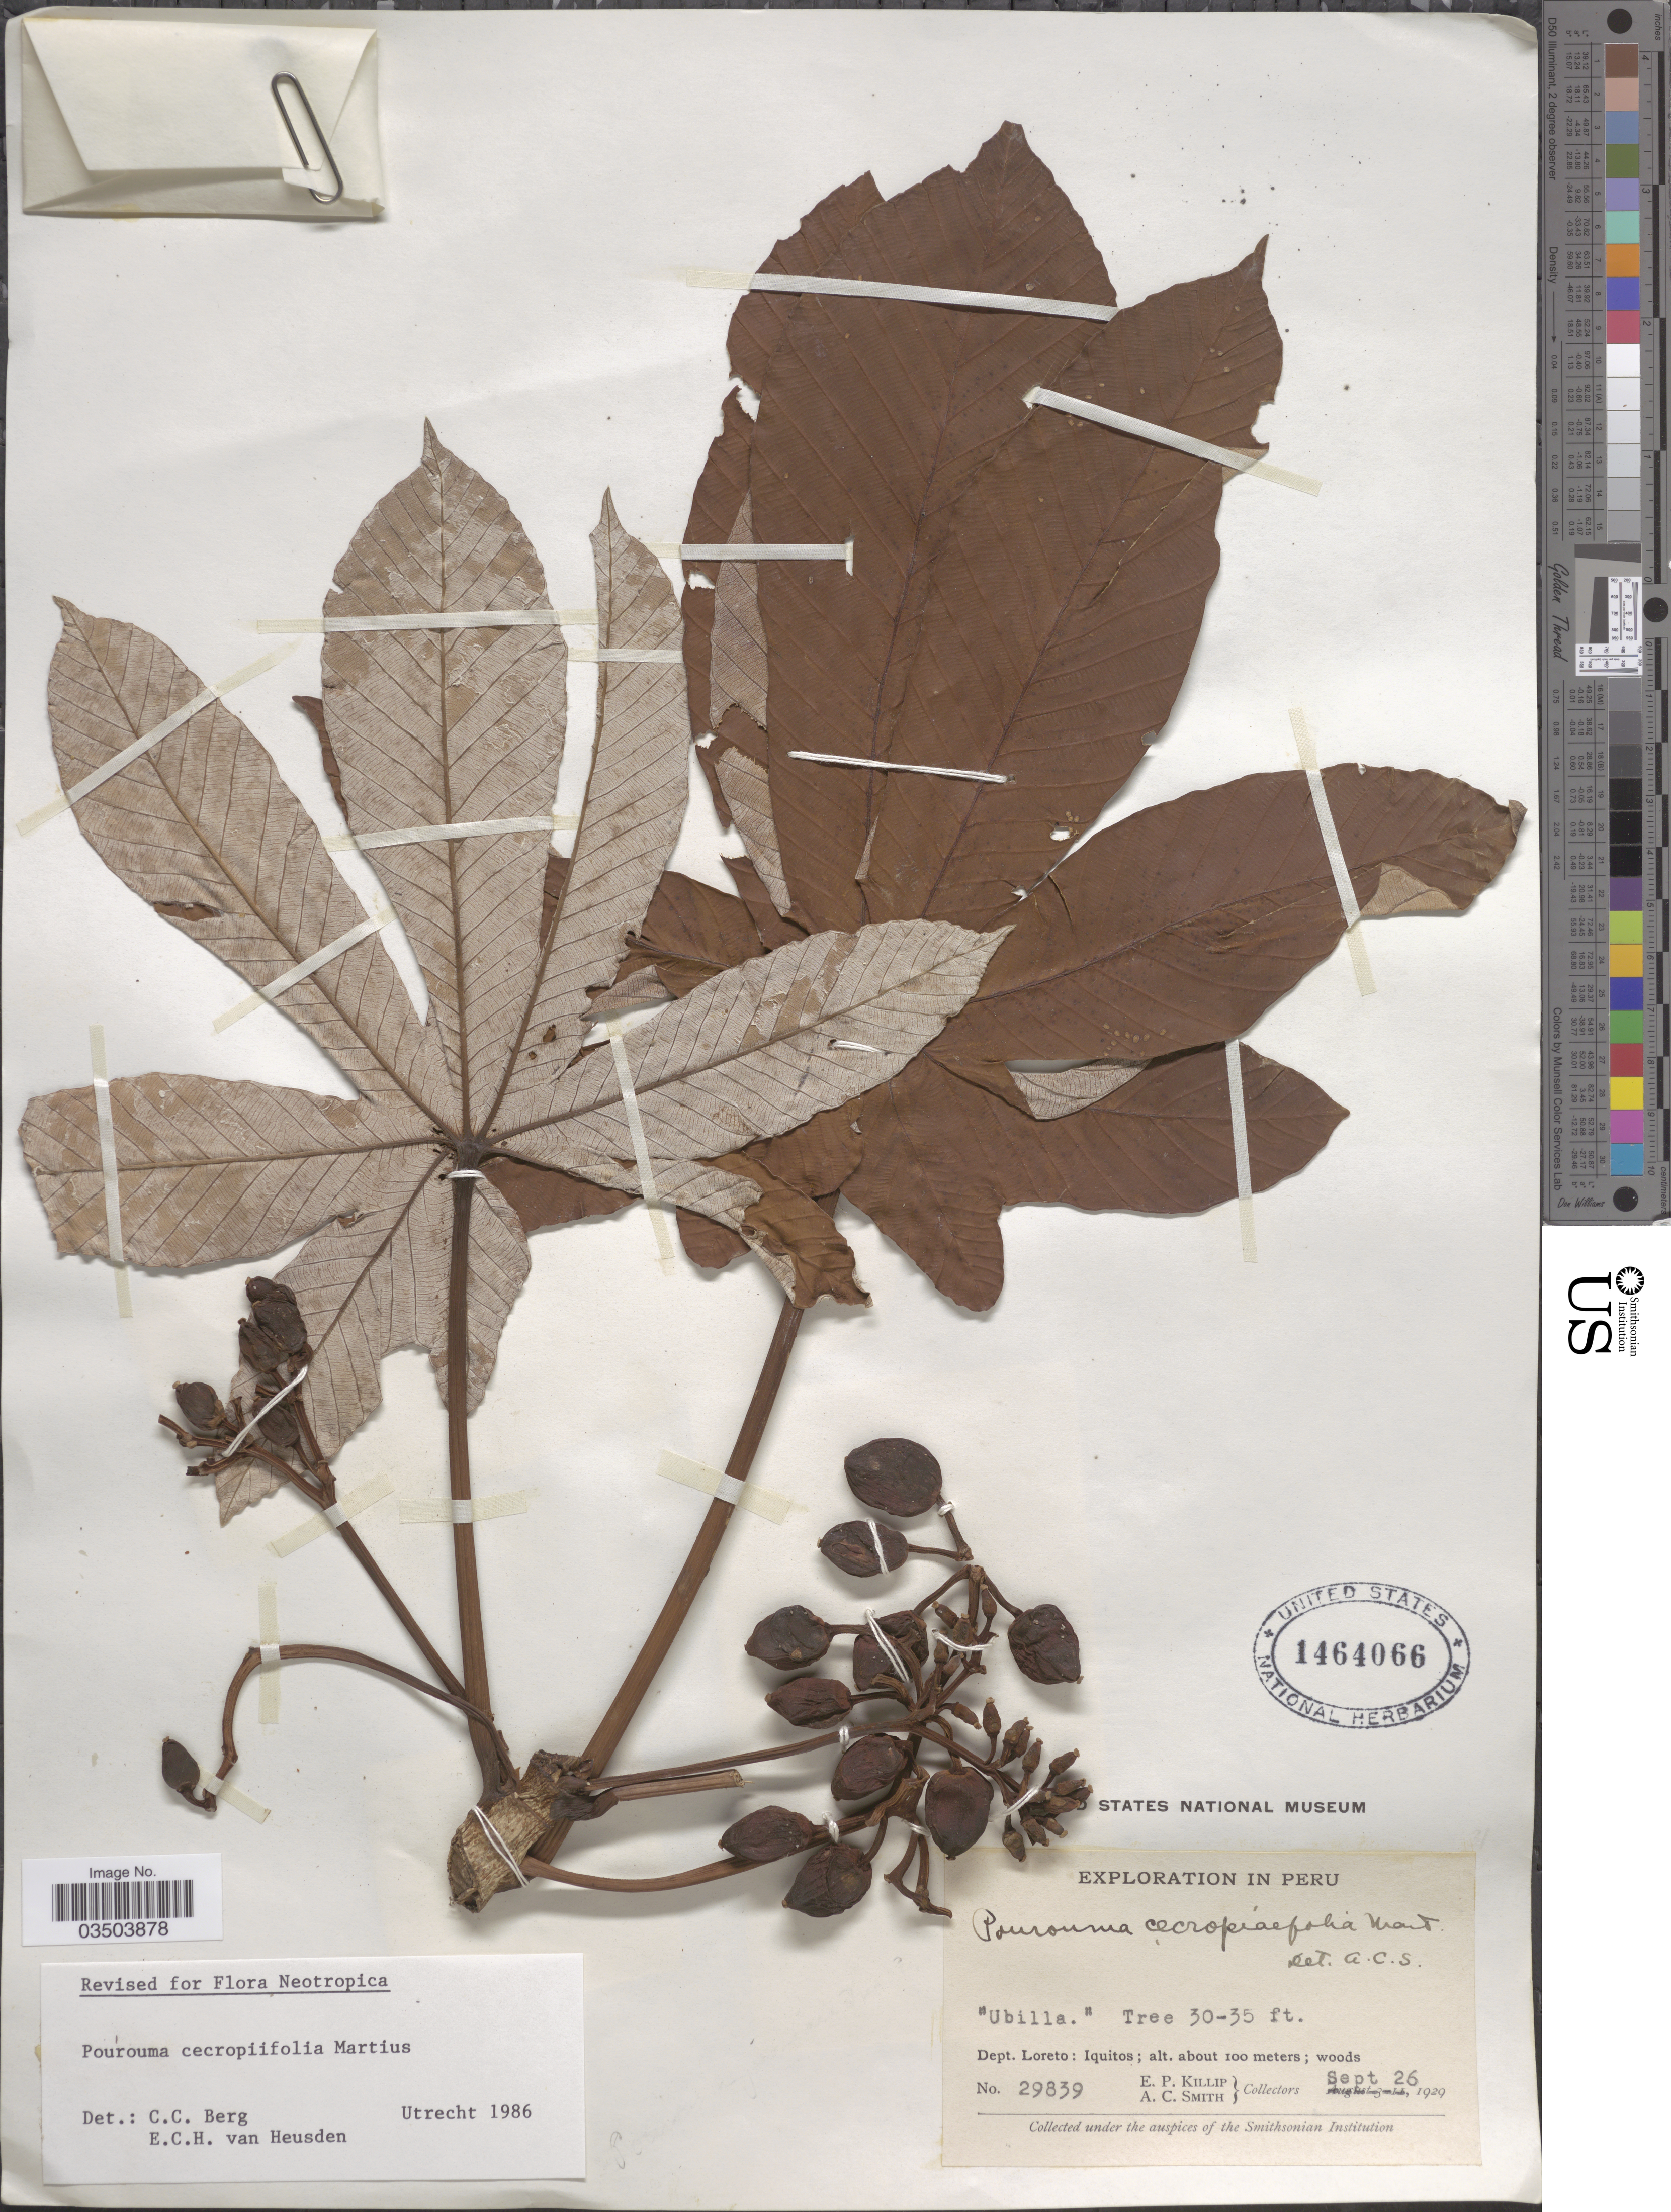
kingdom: Plantae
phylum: Tracheophyta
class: Magnoliopsida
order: Rosales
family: Urticaceae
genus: Pourouma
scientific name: Pourouma cecropiifolia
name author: Mart.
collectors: E. P. Killip & A. C. Smith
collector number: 29829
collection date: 1929-09-26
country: Peru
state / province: Loreto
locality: Dept. Loreto: Iquitos.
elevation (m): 100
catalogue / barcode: US 1464066